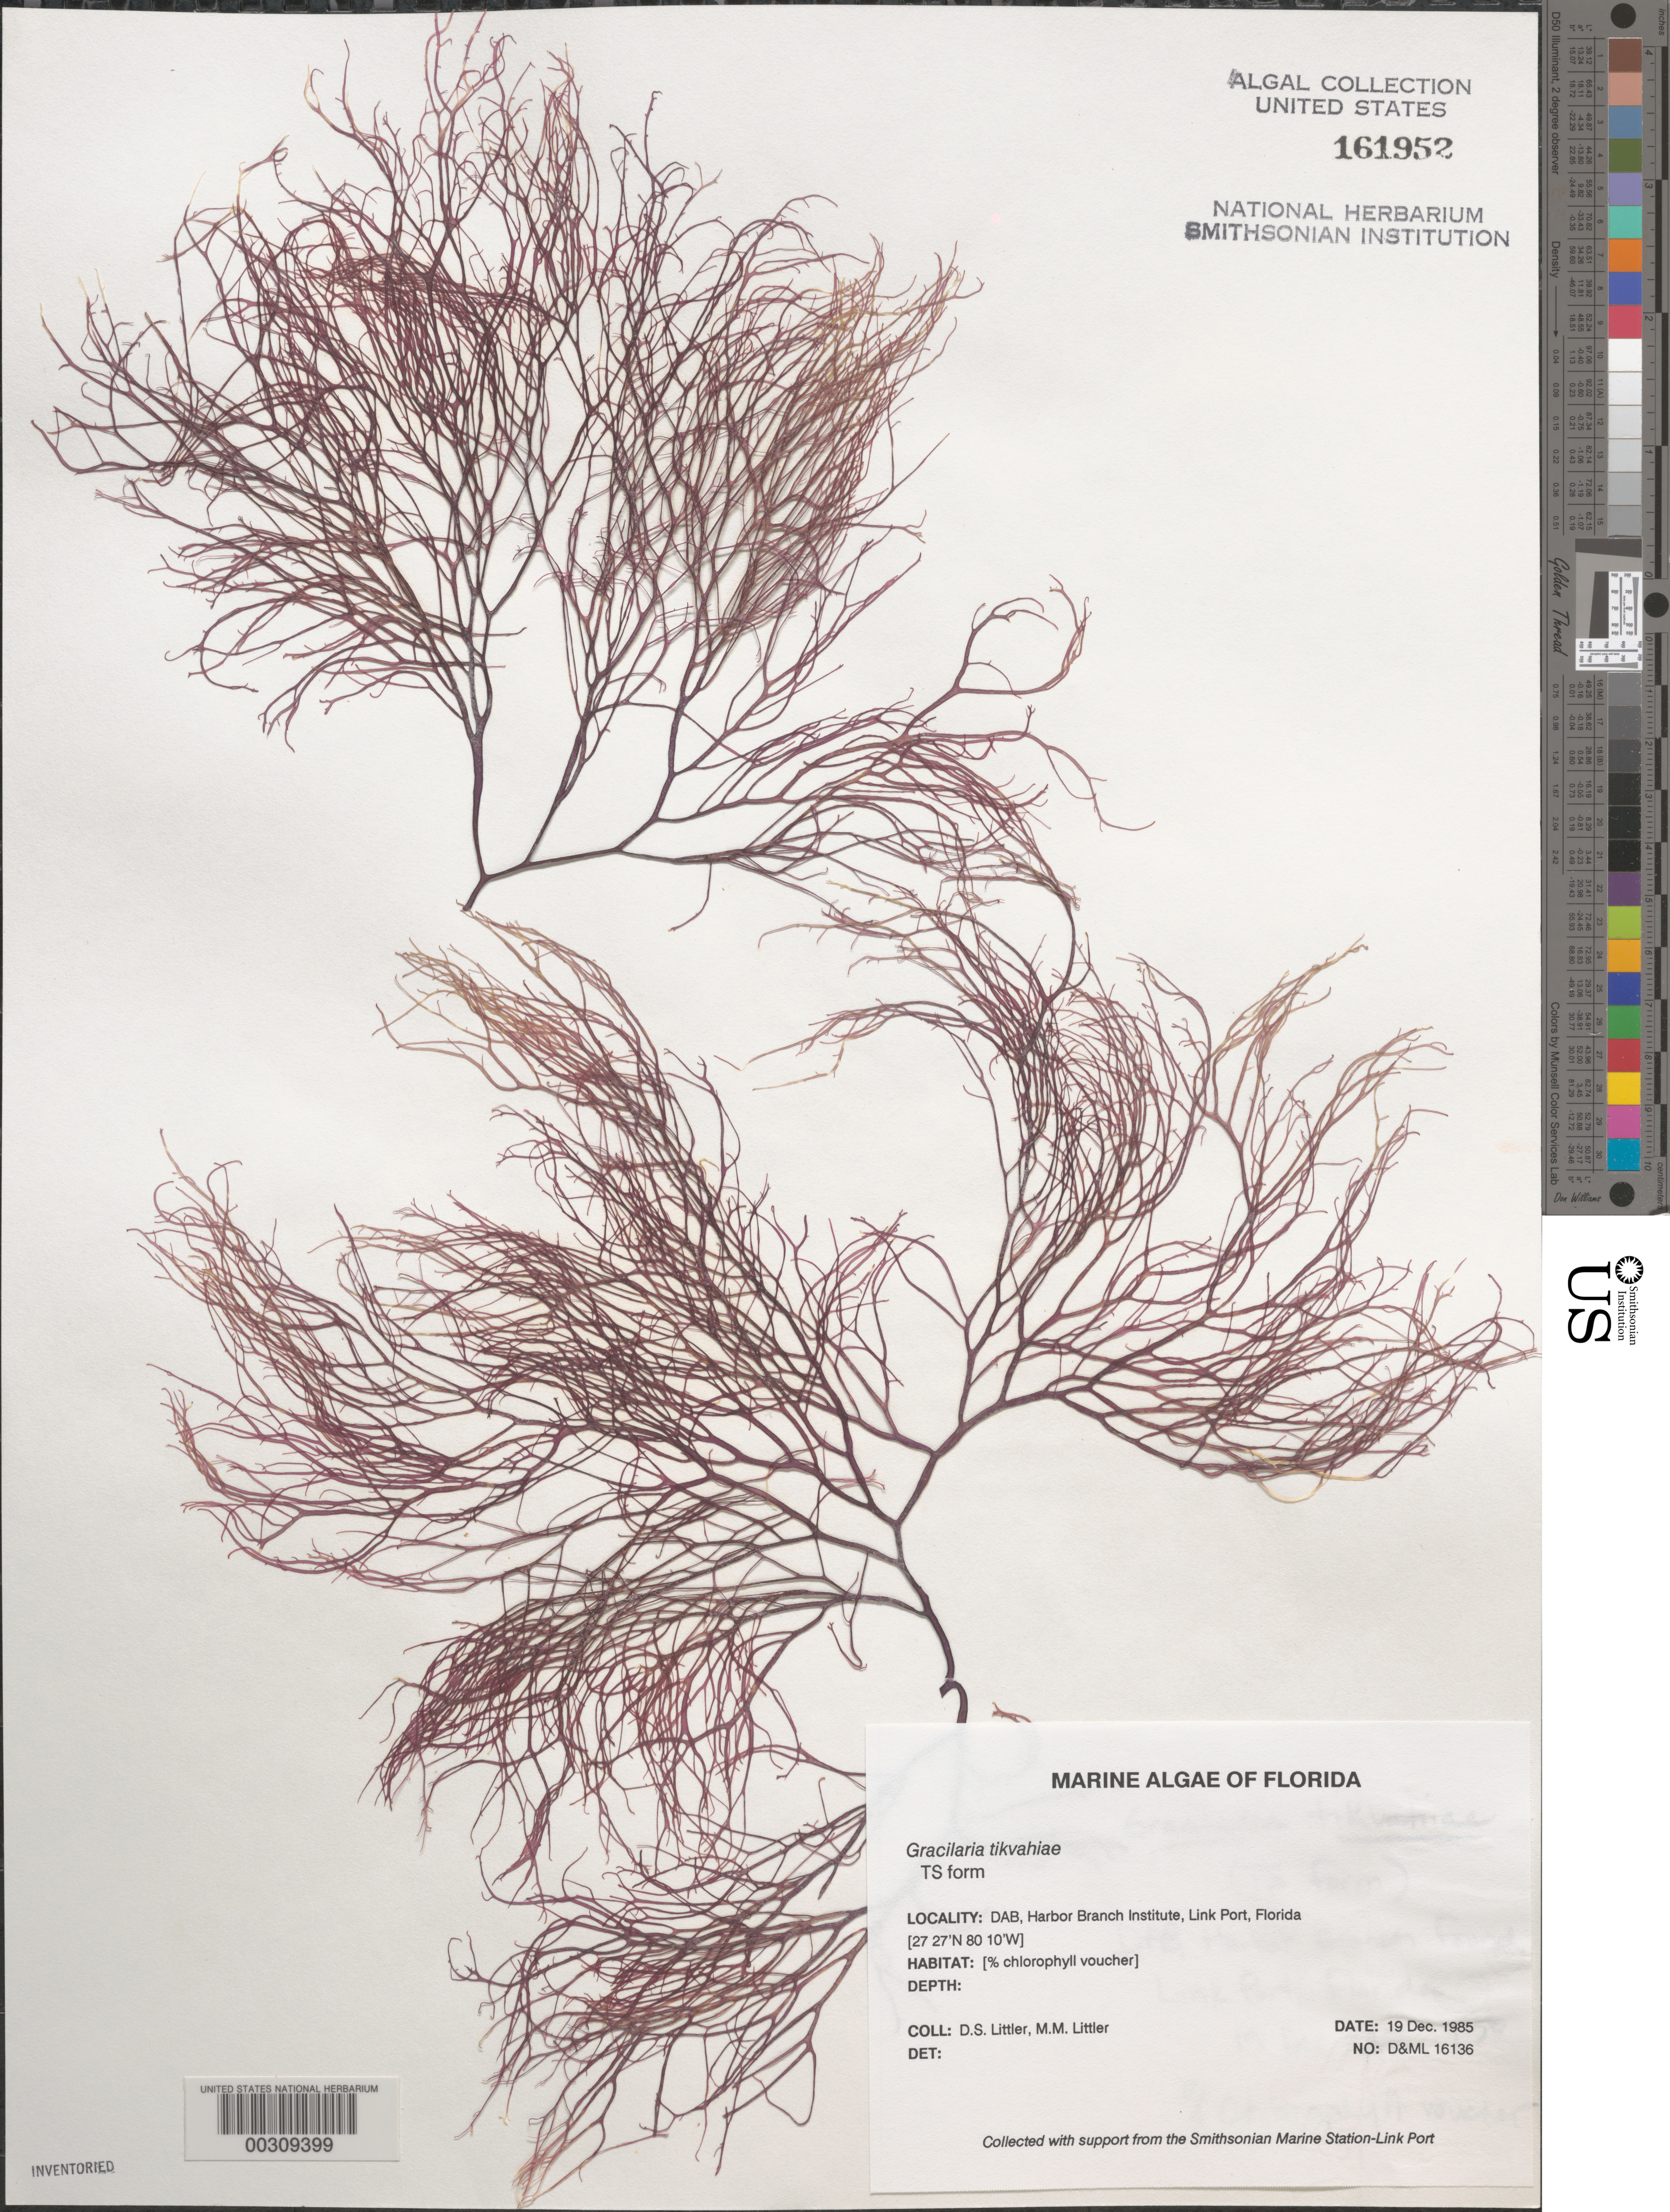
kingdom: Plantae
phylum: Rhodophyta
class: Florideophyceae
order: Gracilariales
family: Gracilariaceae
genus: Gracilaria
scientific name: Gracilaria tikvahiae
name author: McLachlan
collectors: D. S. Littler & M. M. Littler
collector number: D&ML 16136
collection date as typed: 19 Dec 1985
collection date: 1985-12-19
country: United States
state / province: Florida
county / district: Saint Lucie County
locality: Harbor Branch Oceanographic Institutue, Link Port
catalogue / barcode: US 161952